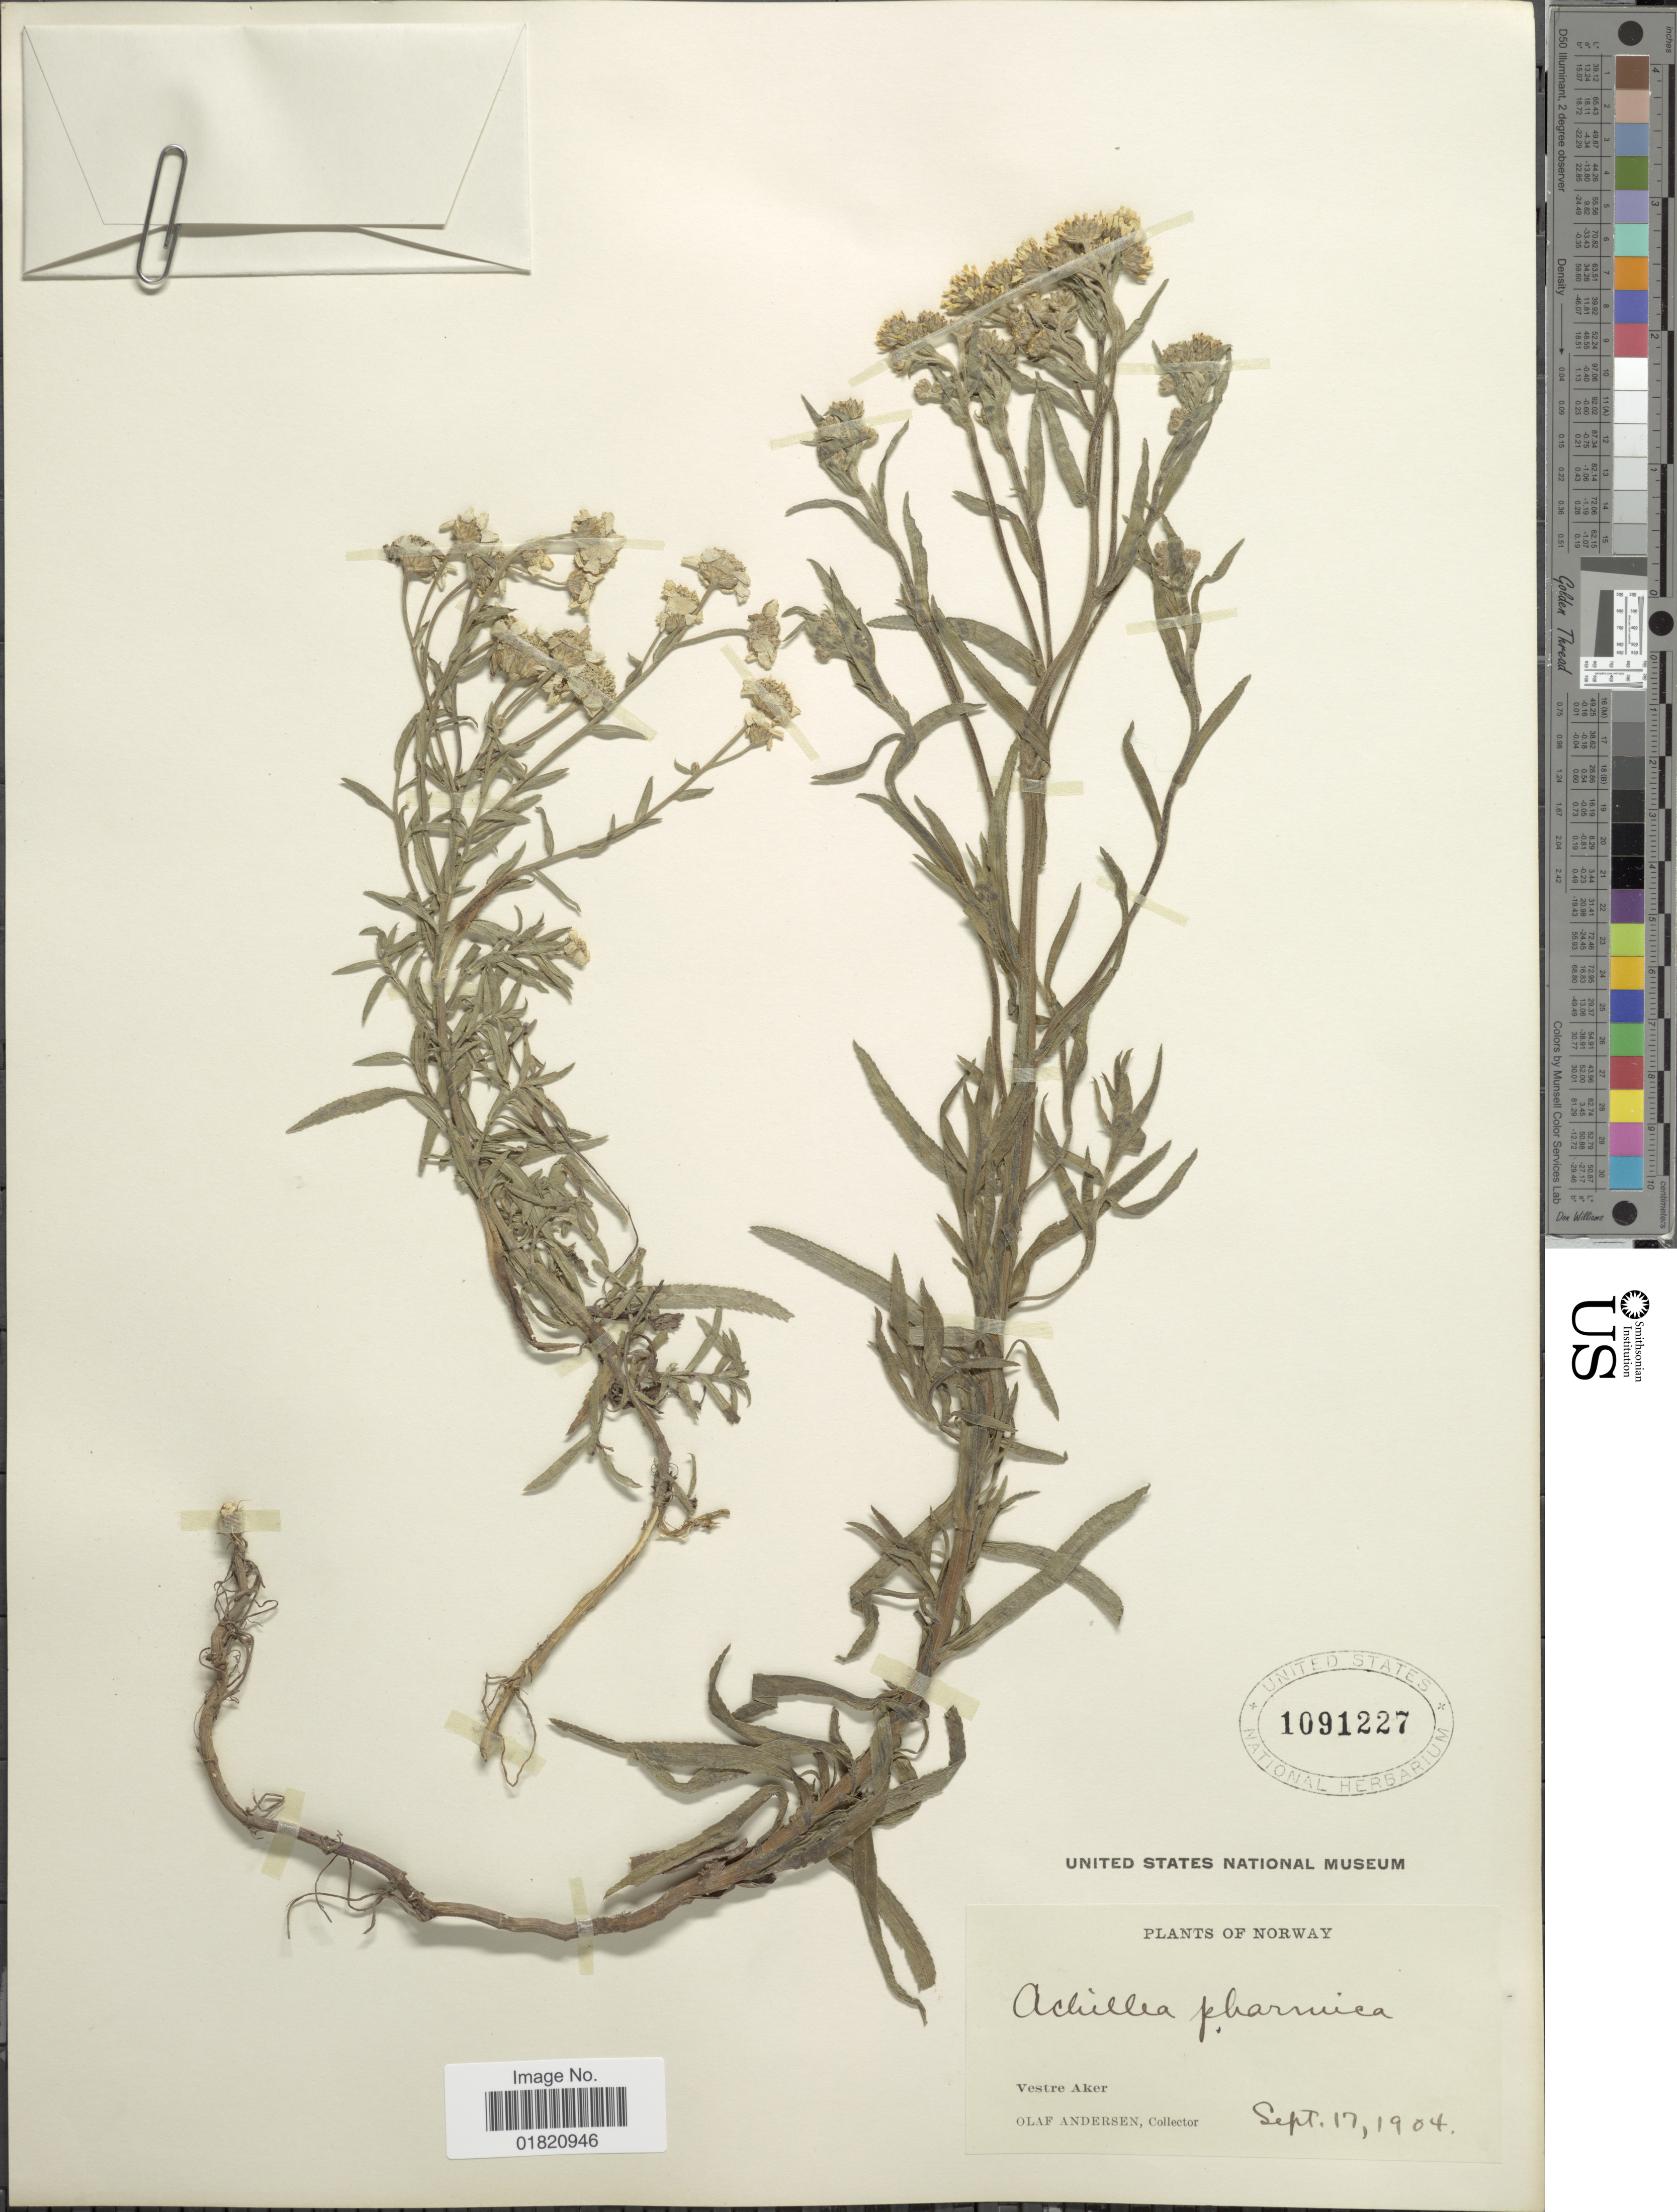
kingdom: Plantae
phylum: Tracheophyta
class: Magnoliopsida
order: Asterales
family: Asteraceae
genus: Achillea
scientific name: Achillea ptarmica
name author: L.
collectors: O. Andersen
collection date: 1904-09-17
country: Norway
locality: Vestre Aker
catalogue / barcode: US 1091227